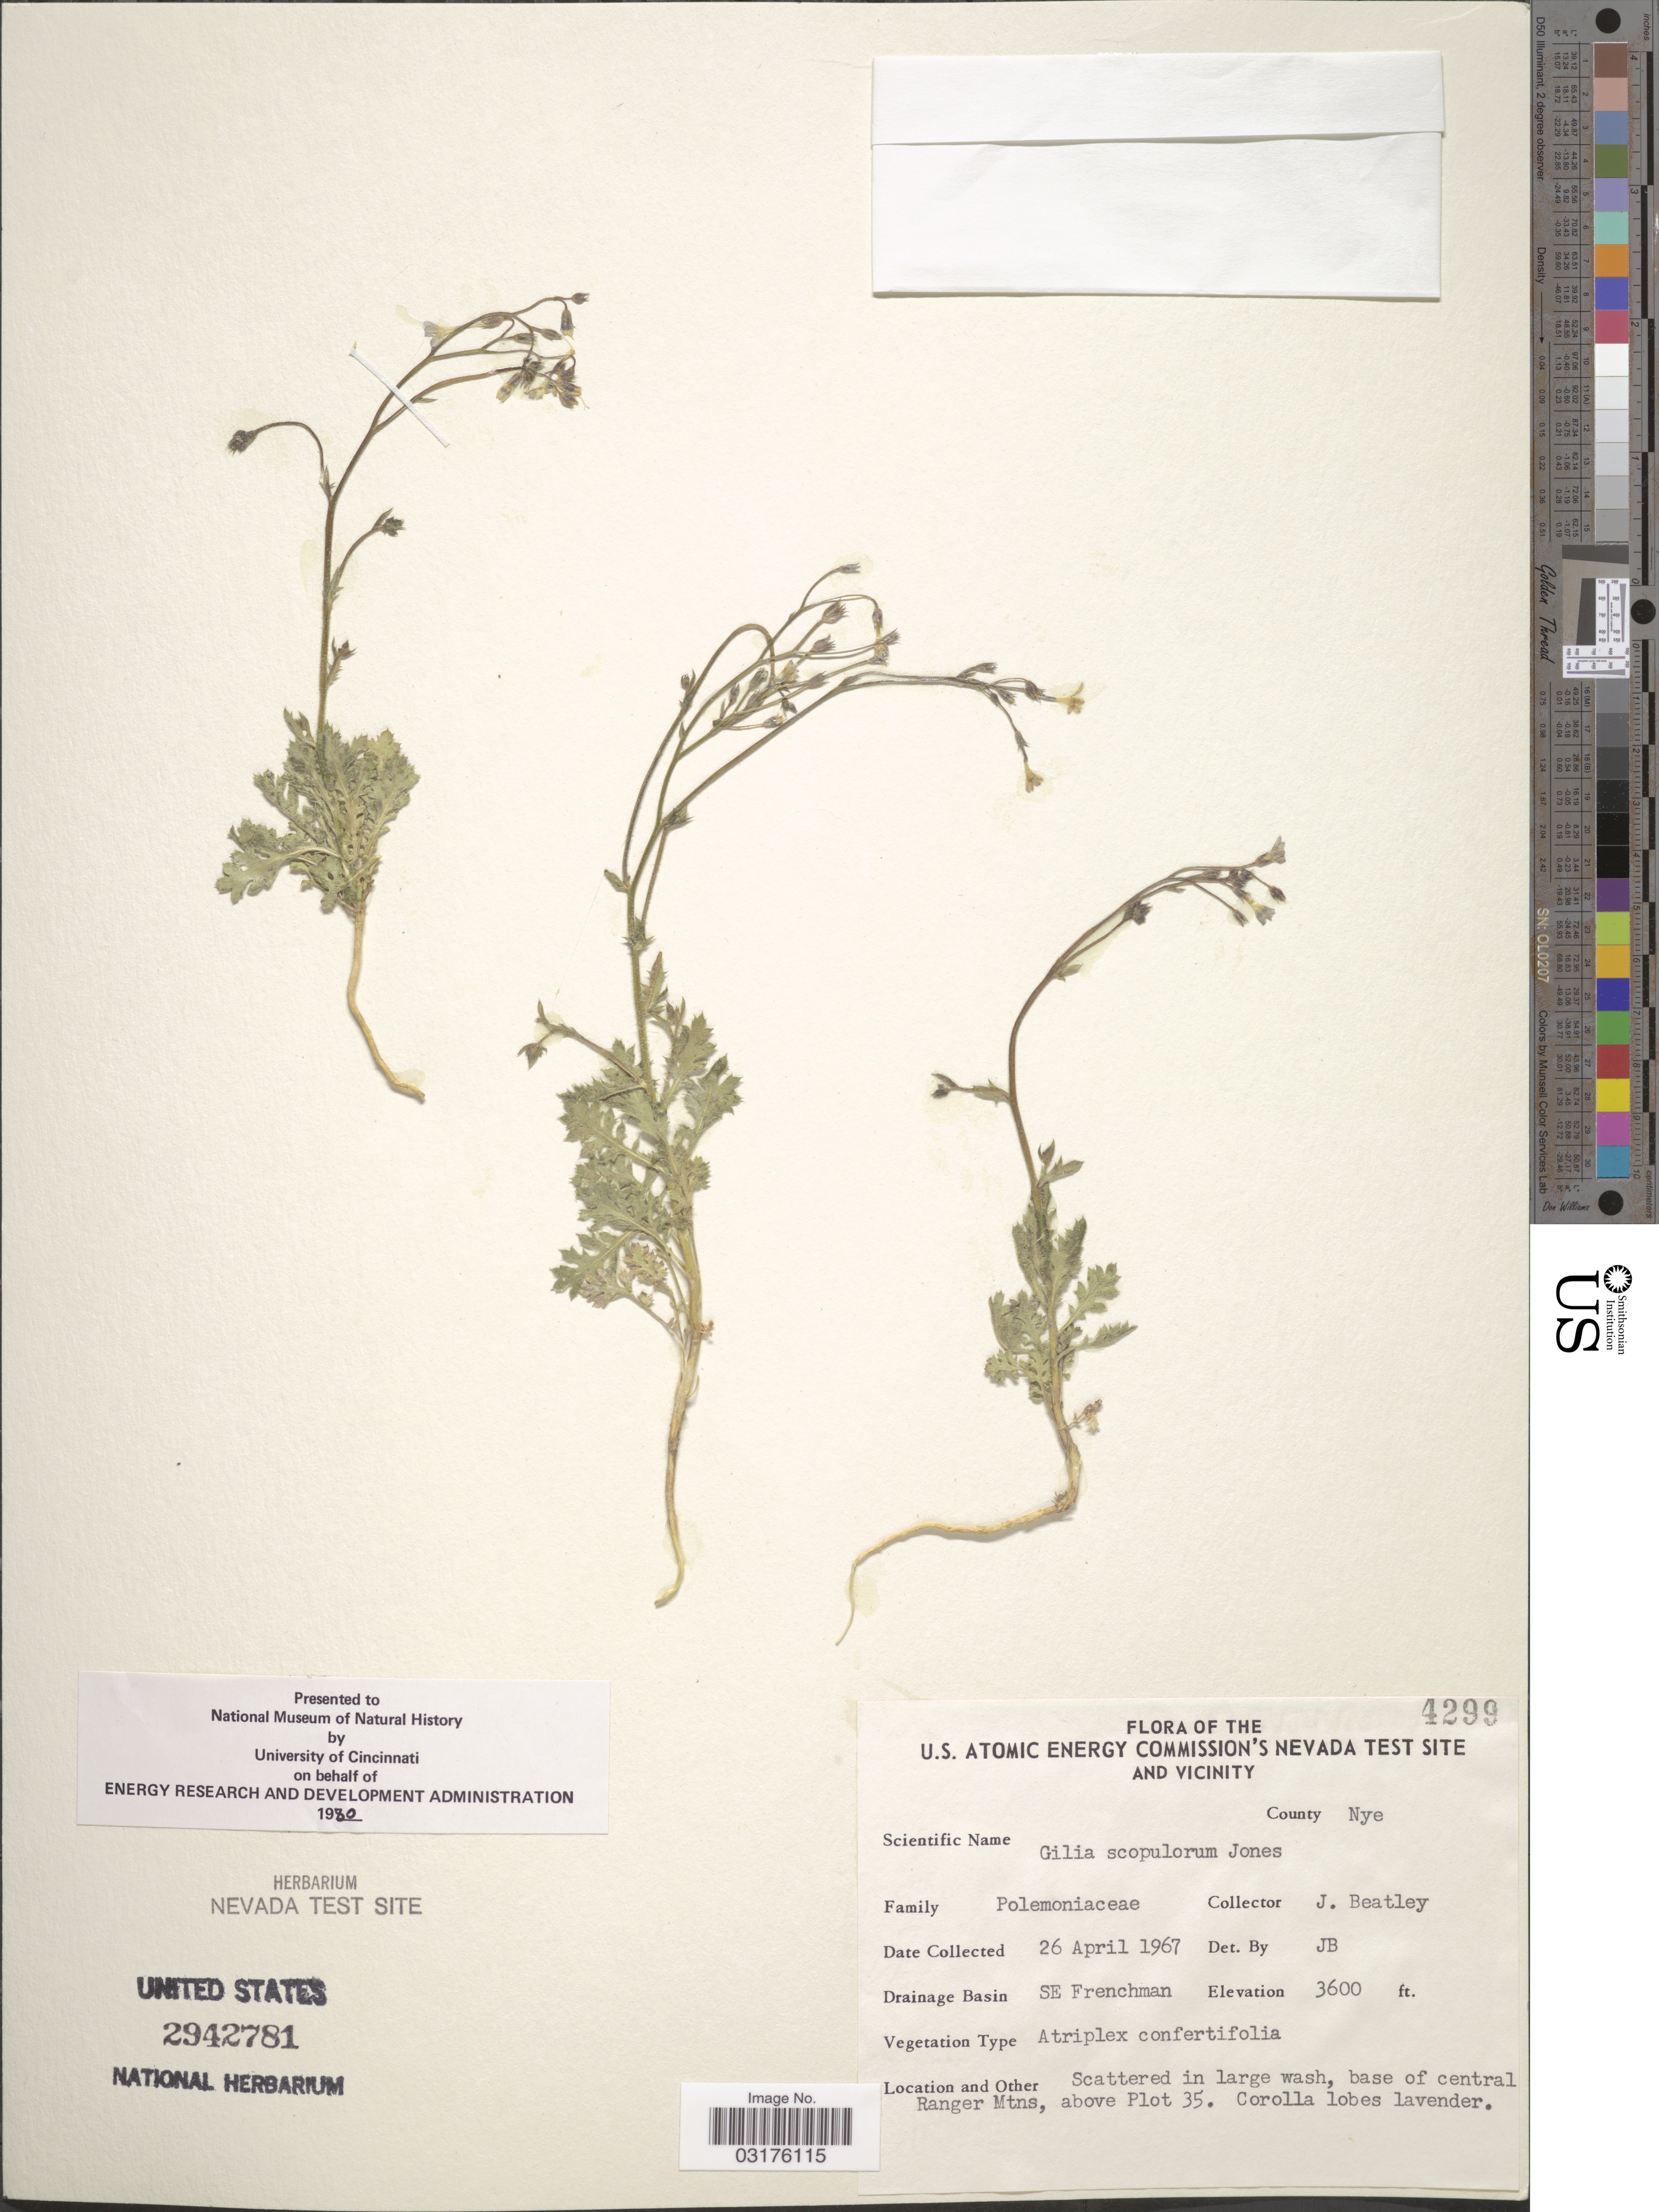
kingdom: Plantae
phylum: Tracheophyta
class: Magnoliopsida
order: Ericales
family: Polemoniaceae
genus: Gilia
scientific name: Gilia scopulorum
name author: M.E. Jones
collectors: J. C. Beatley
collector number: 4299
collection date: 1967-04-26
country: United States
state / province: Nevada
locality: The U.S. Atomic Energy Commission's Nevada Test Site And Vicinity, County Nye, Drainage Basin SE Frenchman, Scattered in large wash, base of central Ranger Mtns, above Plot 35.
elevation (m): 1097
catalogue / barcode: US 2942781